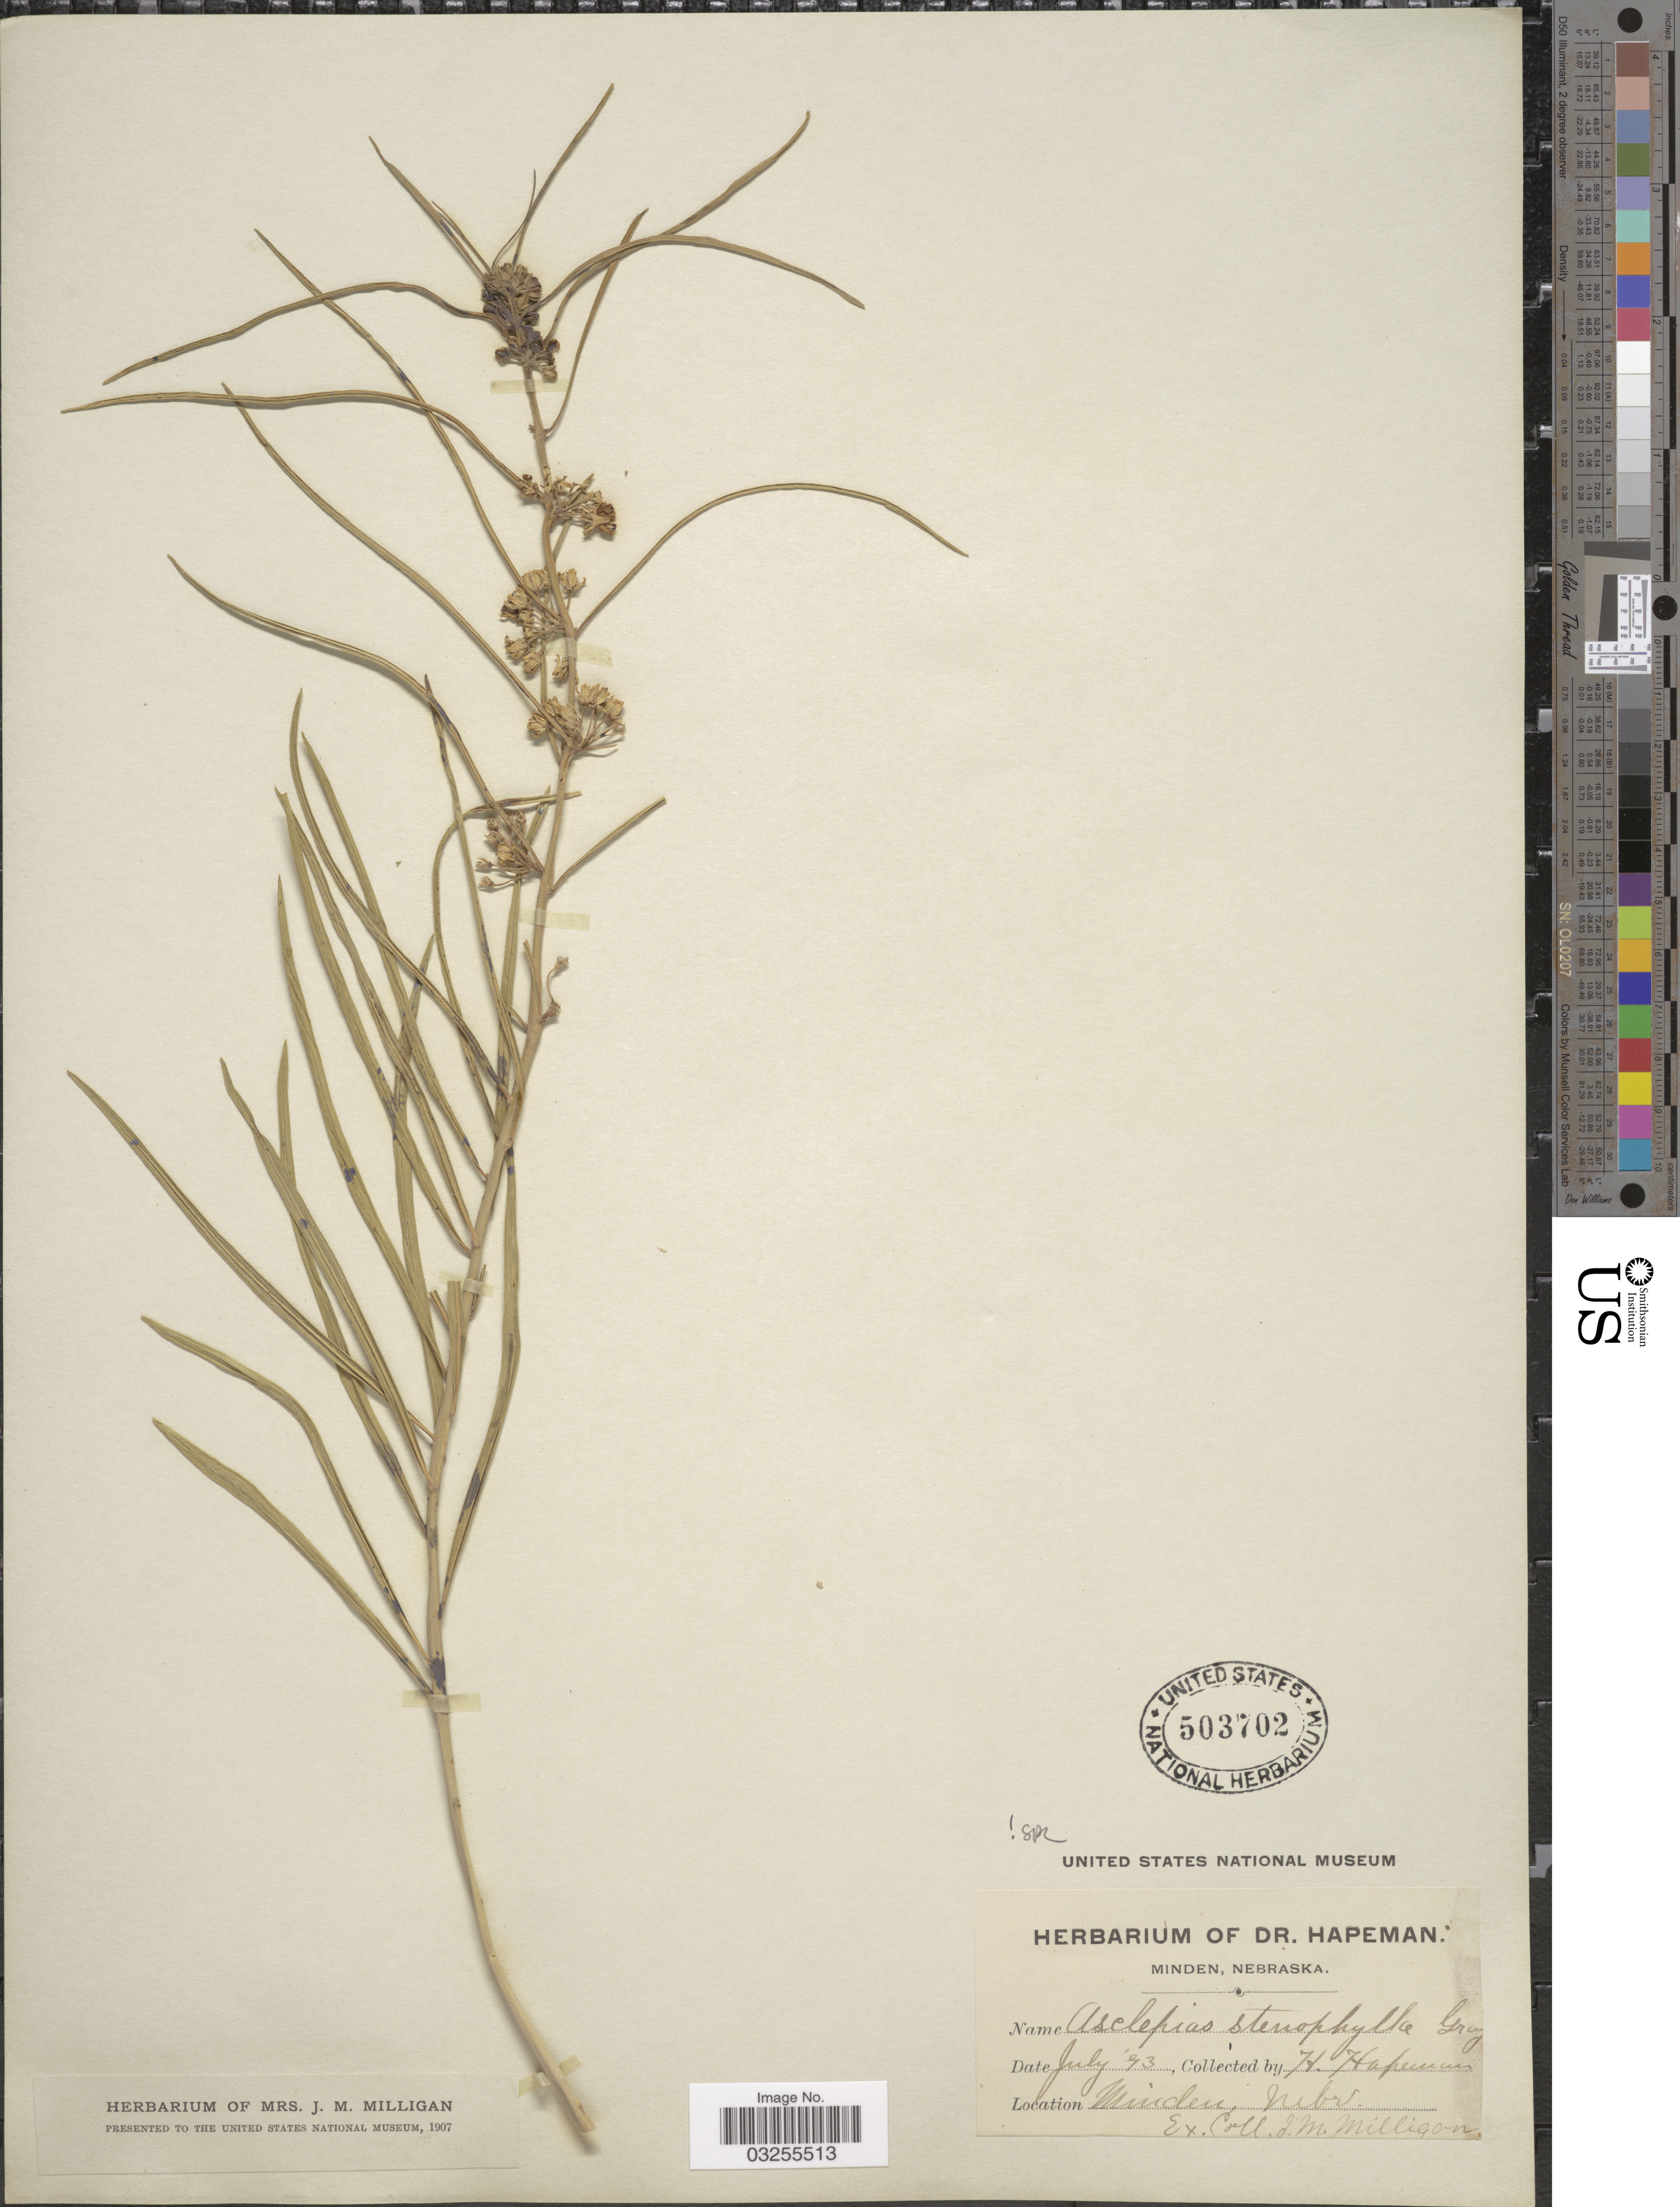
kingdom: Plantae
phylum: Tracheophyta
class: Magnoliopsida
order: Gentianales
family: Apocynaceae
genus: Asclepias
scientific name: Asclepias stenophylla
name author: A. Gray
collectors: H. Hapeman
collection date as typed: Transcribed d/m/y: /7/93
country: United States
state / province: Nebraska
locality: Minden.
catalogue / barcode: US 503702